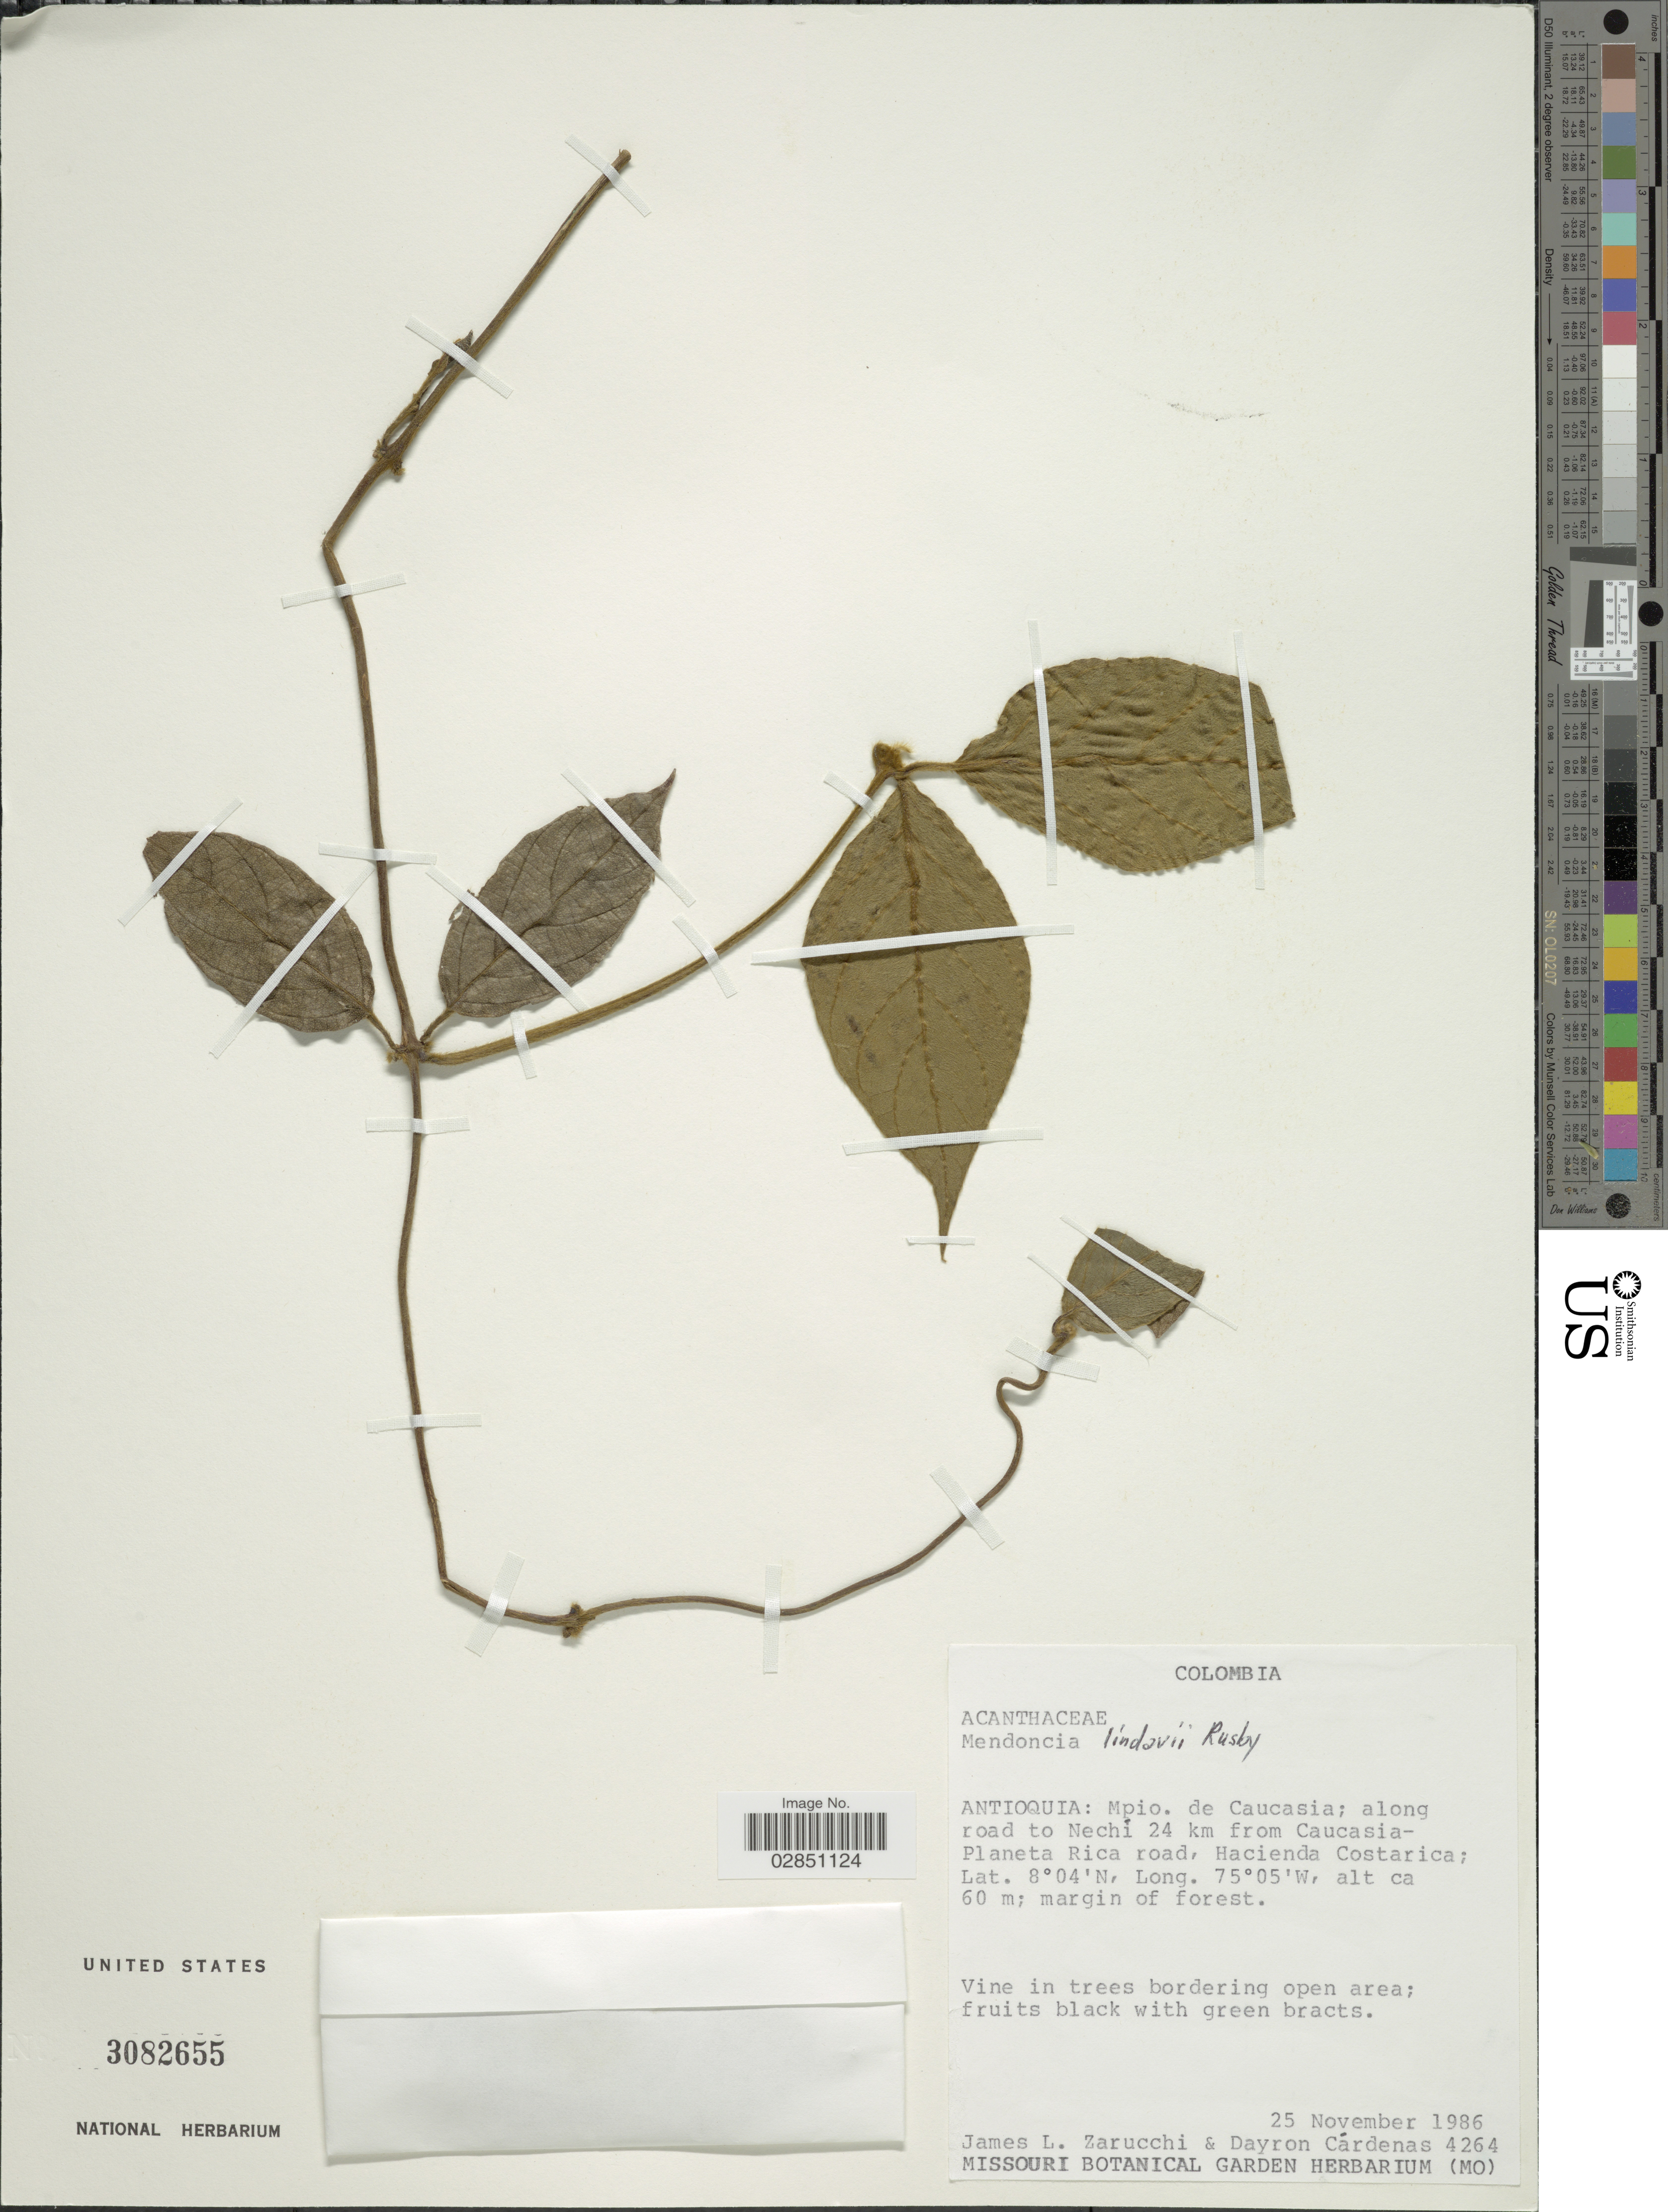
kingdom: Plantae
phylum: Tracheophyta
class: Magnoliopsida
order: Lamiales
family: Acanthaceae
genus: Mendoncia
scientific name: Mendoncia lindavii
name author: Rusby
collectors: J. L. Zarucchi & D. Cárdenas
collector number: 4264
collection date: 1986-11-25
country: Colombia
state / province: Antioquia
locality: Mpio. de Caucasia; along road to Nechí 24 km from Caucasia-Planeta Rica road, Hacienda Costarica.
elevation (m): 60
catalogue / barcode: US 3082655